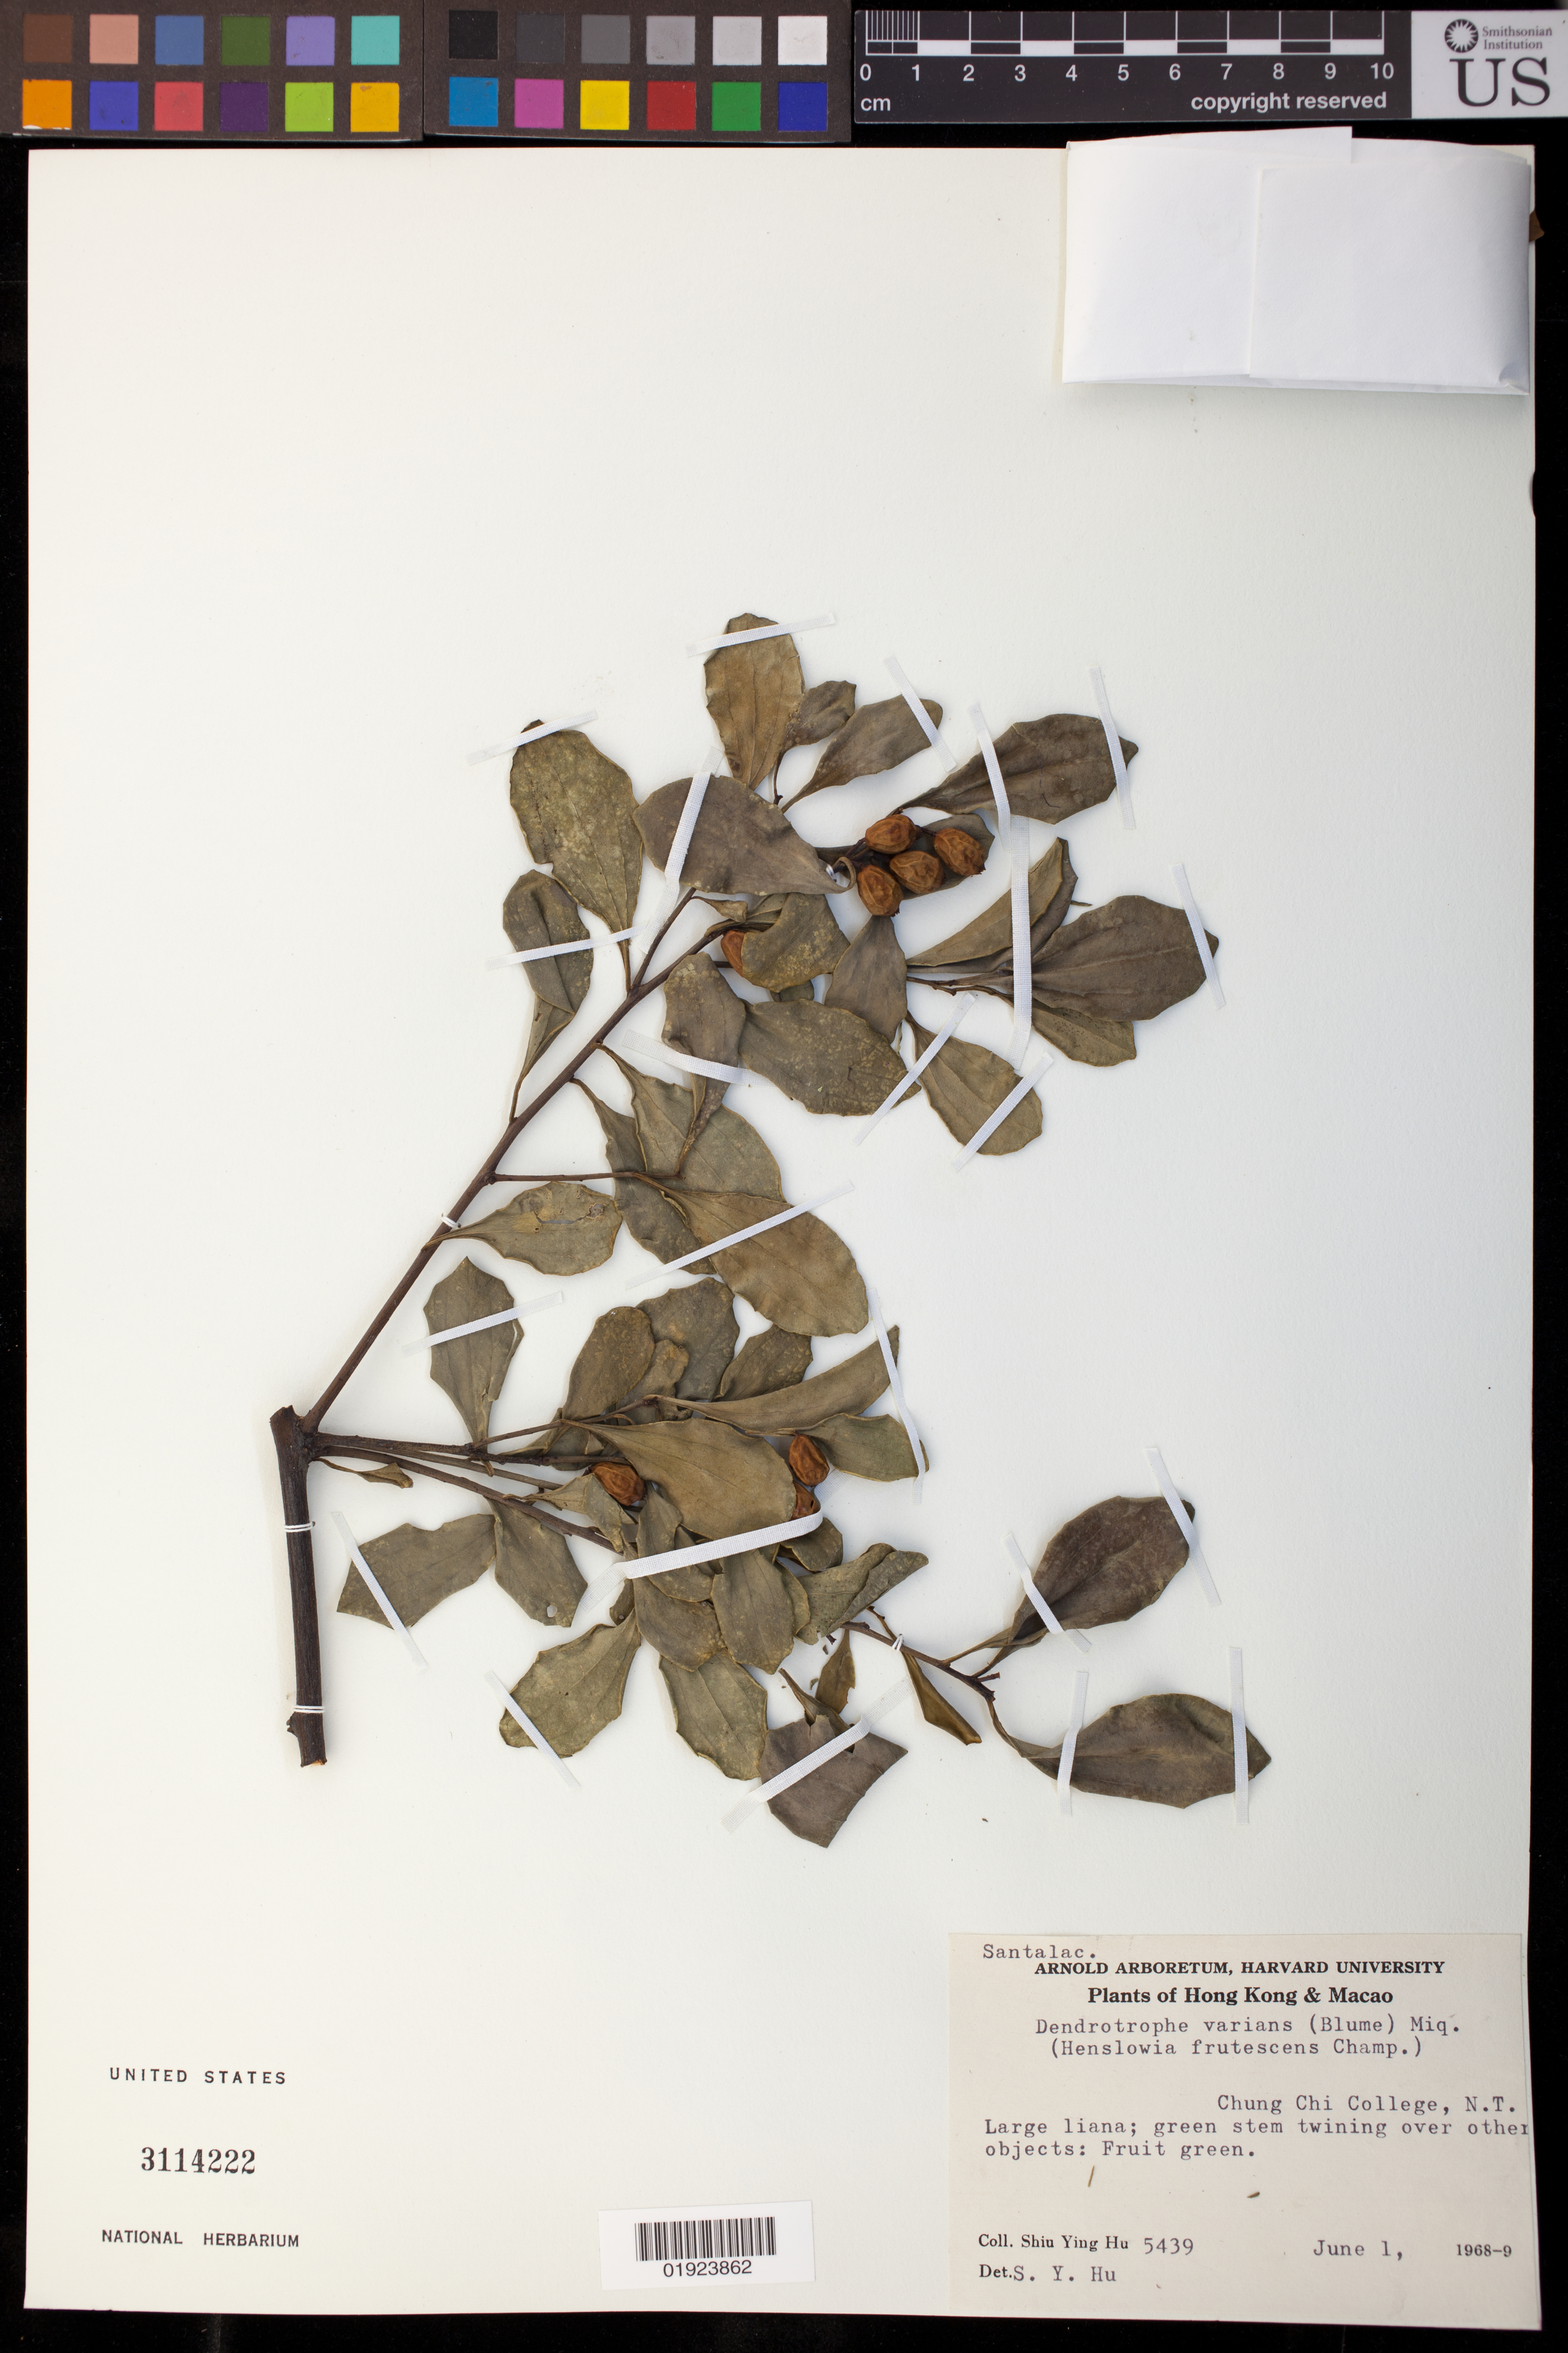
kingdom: Plantae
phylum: Tracheophyta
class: Magnoliopsida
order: Santalales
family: Amphorogynaceae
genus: Dendrotrophe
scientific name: Dendrotrophe varians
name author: (Blume) Miq.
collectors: S. Y. Hu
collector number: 5439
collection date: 1968-06-01/1969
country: China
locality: Chung Chi College, N.T. [New Territories]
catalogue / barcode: US 3114222